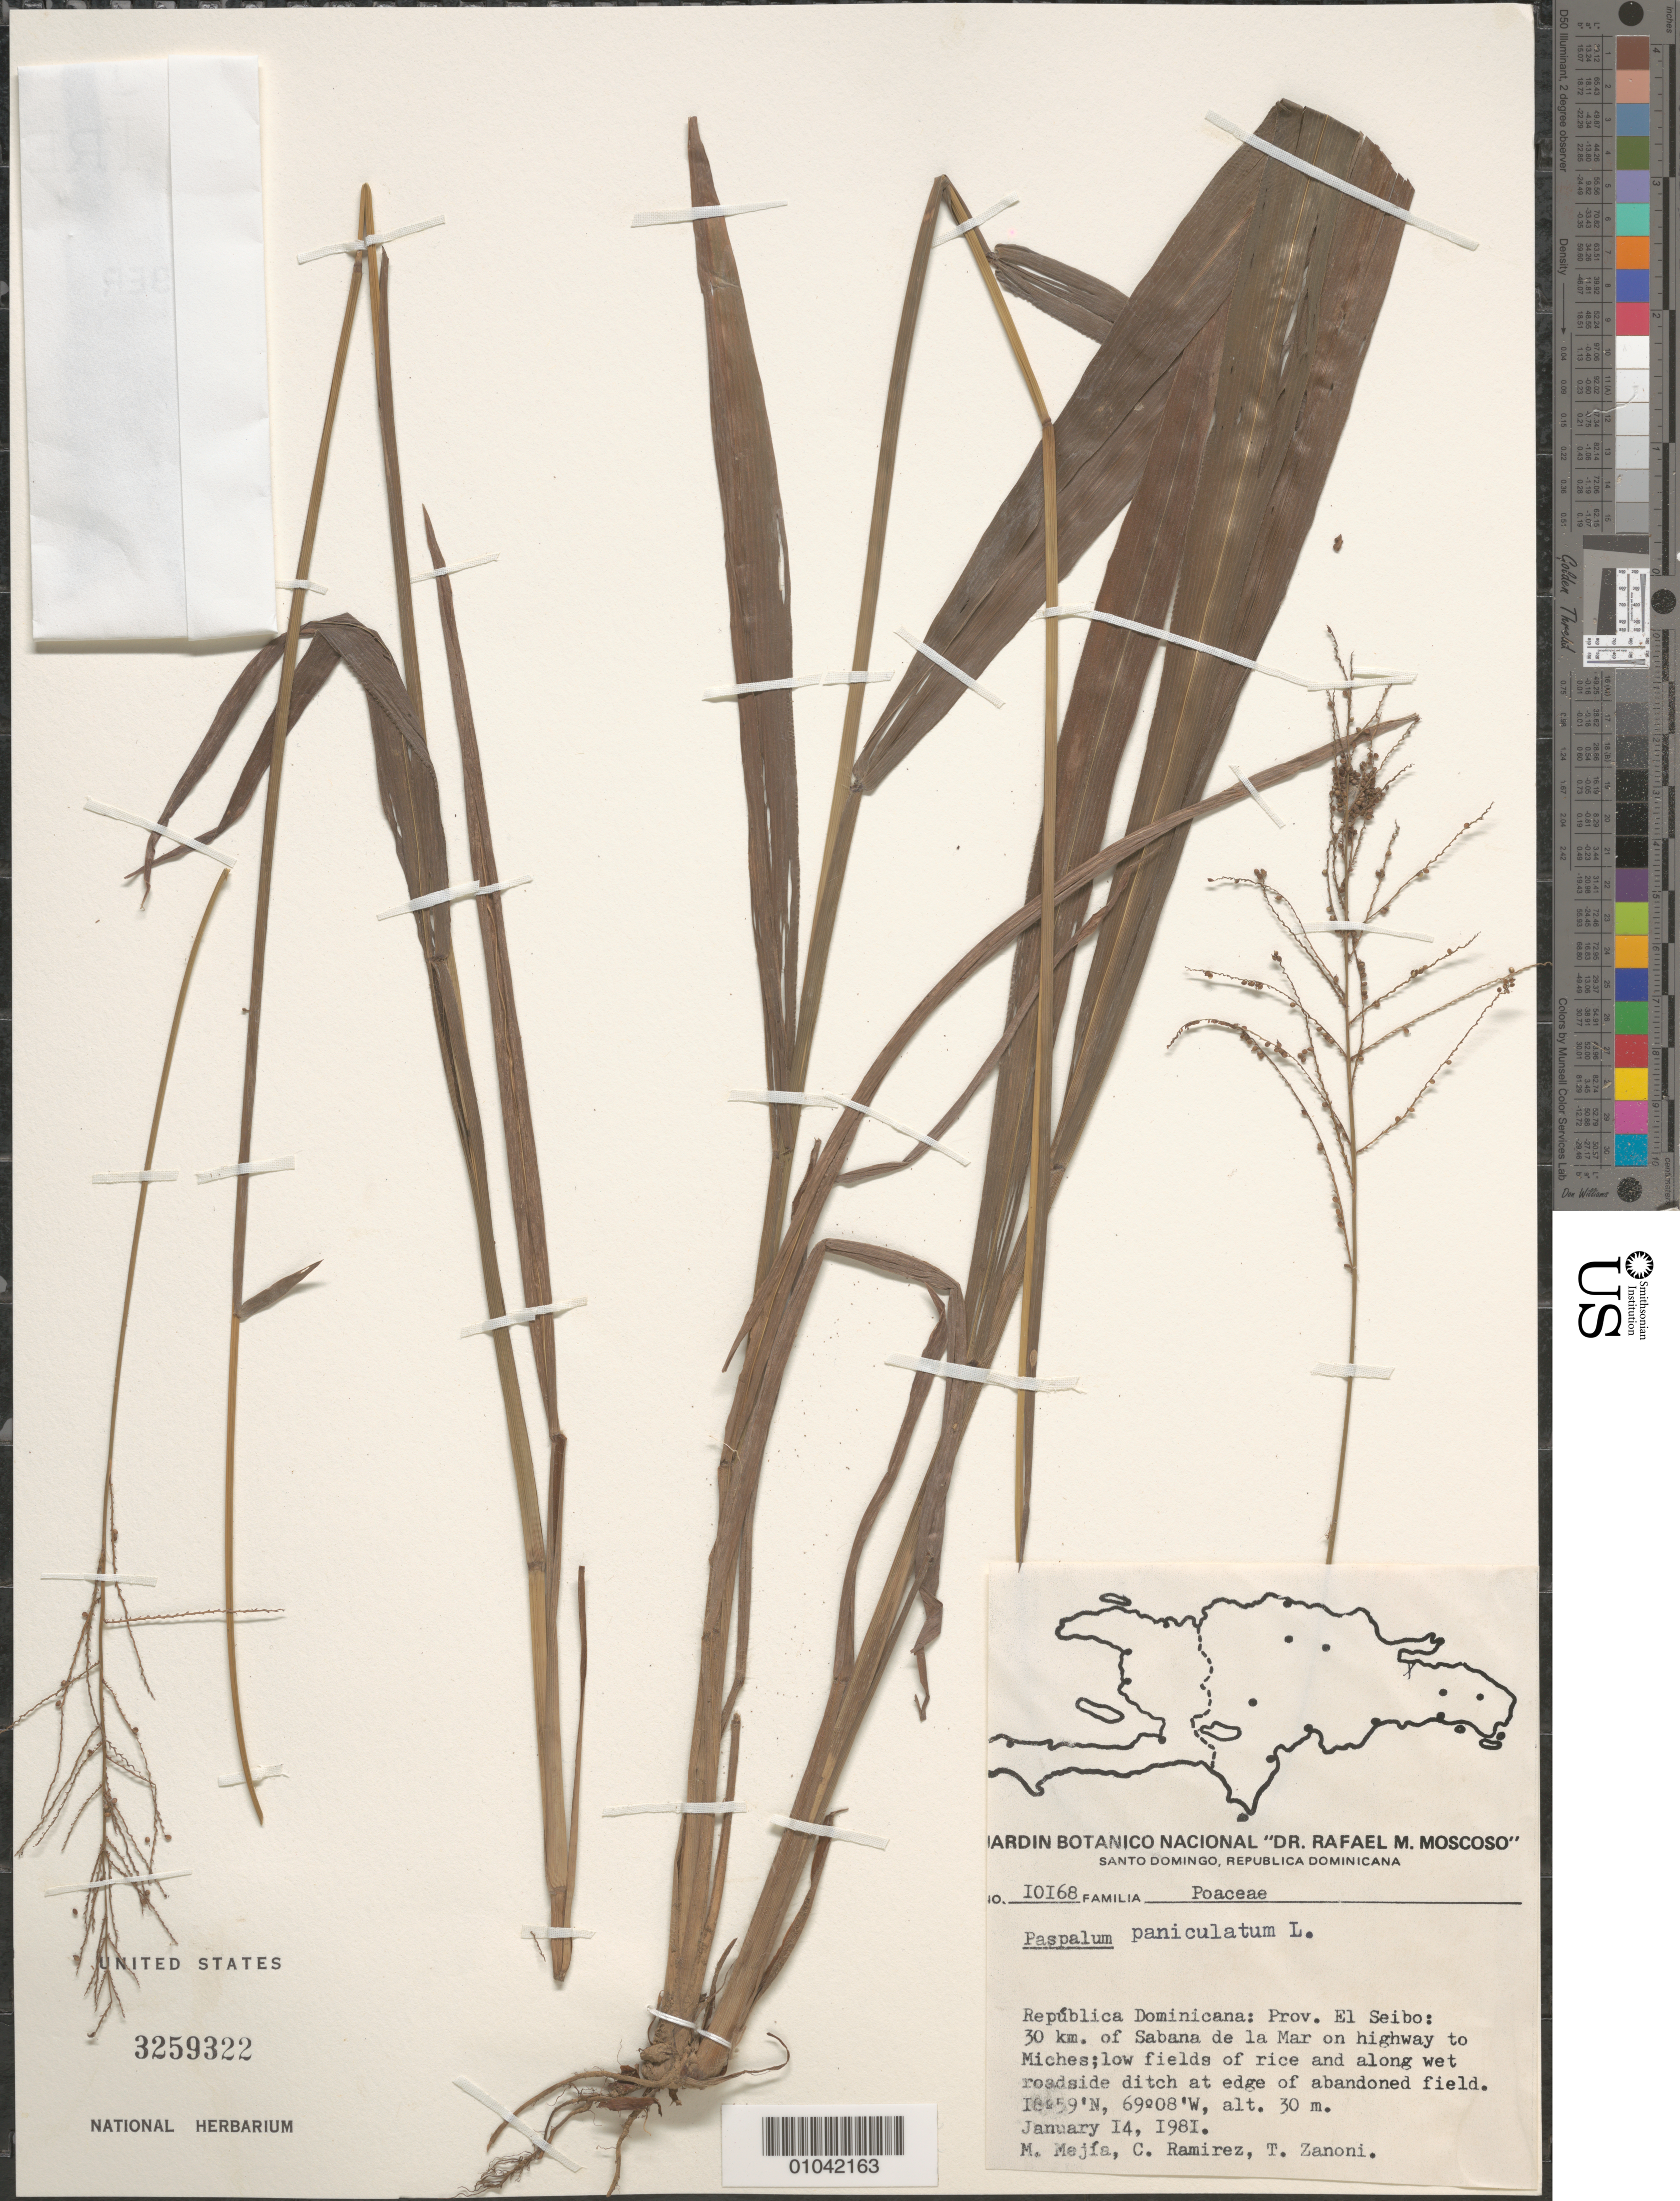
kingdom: Plantae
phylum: Tracheophyta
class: Liliopsida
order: Poales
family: Poaceae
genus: Paspalum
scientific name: Paspalum paniculatum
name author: L.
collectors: M. Mejia, C. Ramirez & T. A. Zanoni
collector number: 10168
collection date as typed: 14 Jan 1981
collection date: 1981-01-14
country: Dominican Republic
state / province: El Seibo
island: Hispaniola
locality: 30 km (?) of Sabana de la Mar on highway to Miches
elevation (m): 30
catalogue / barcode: US 3259322